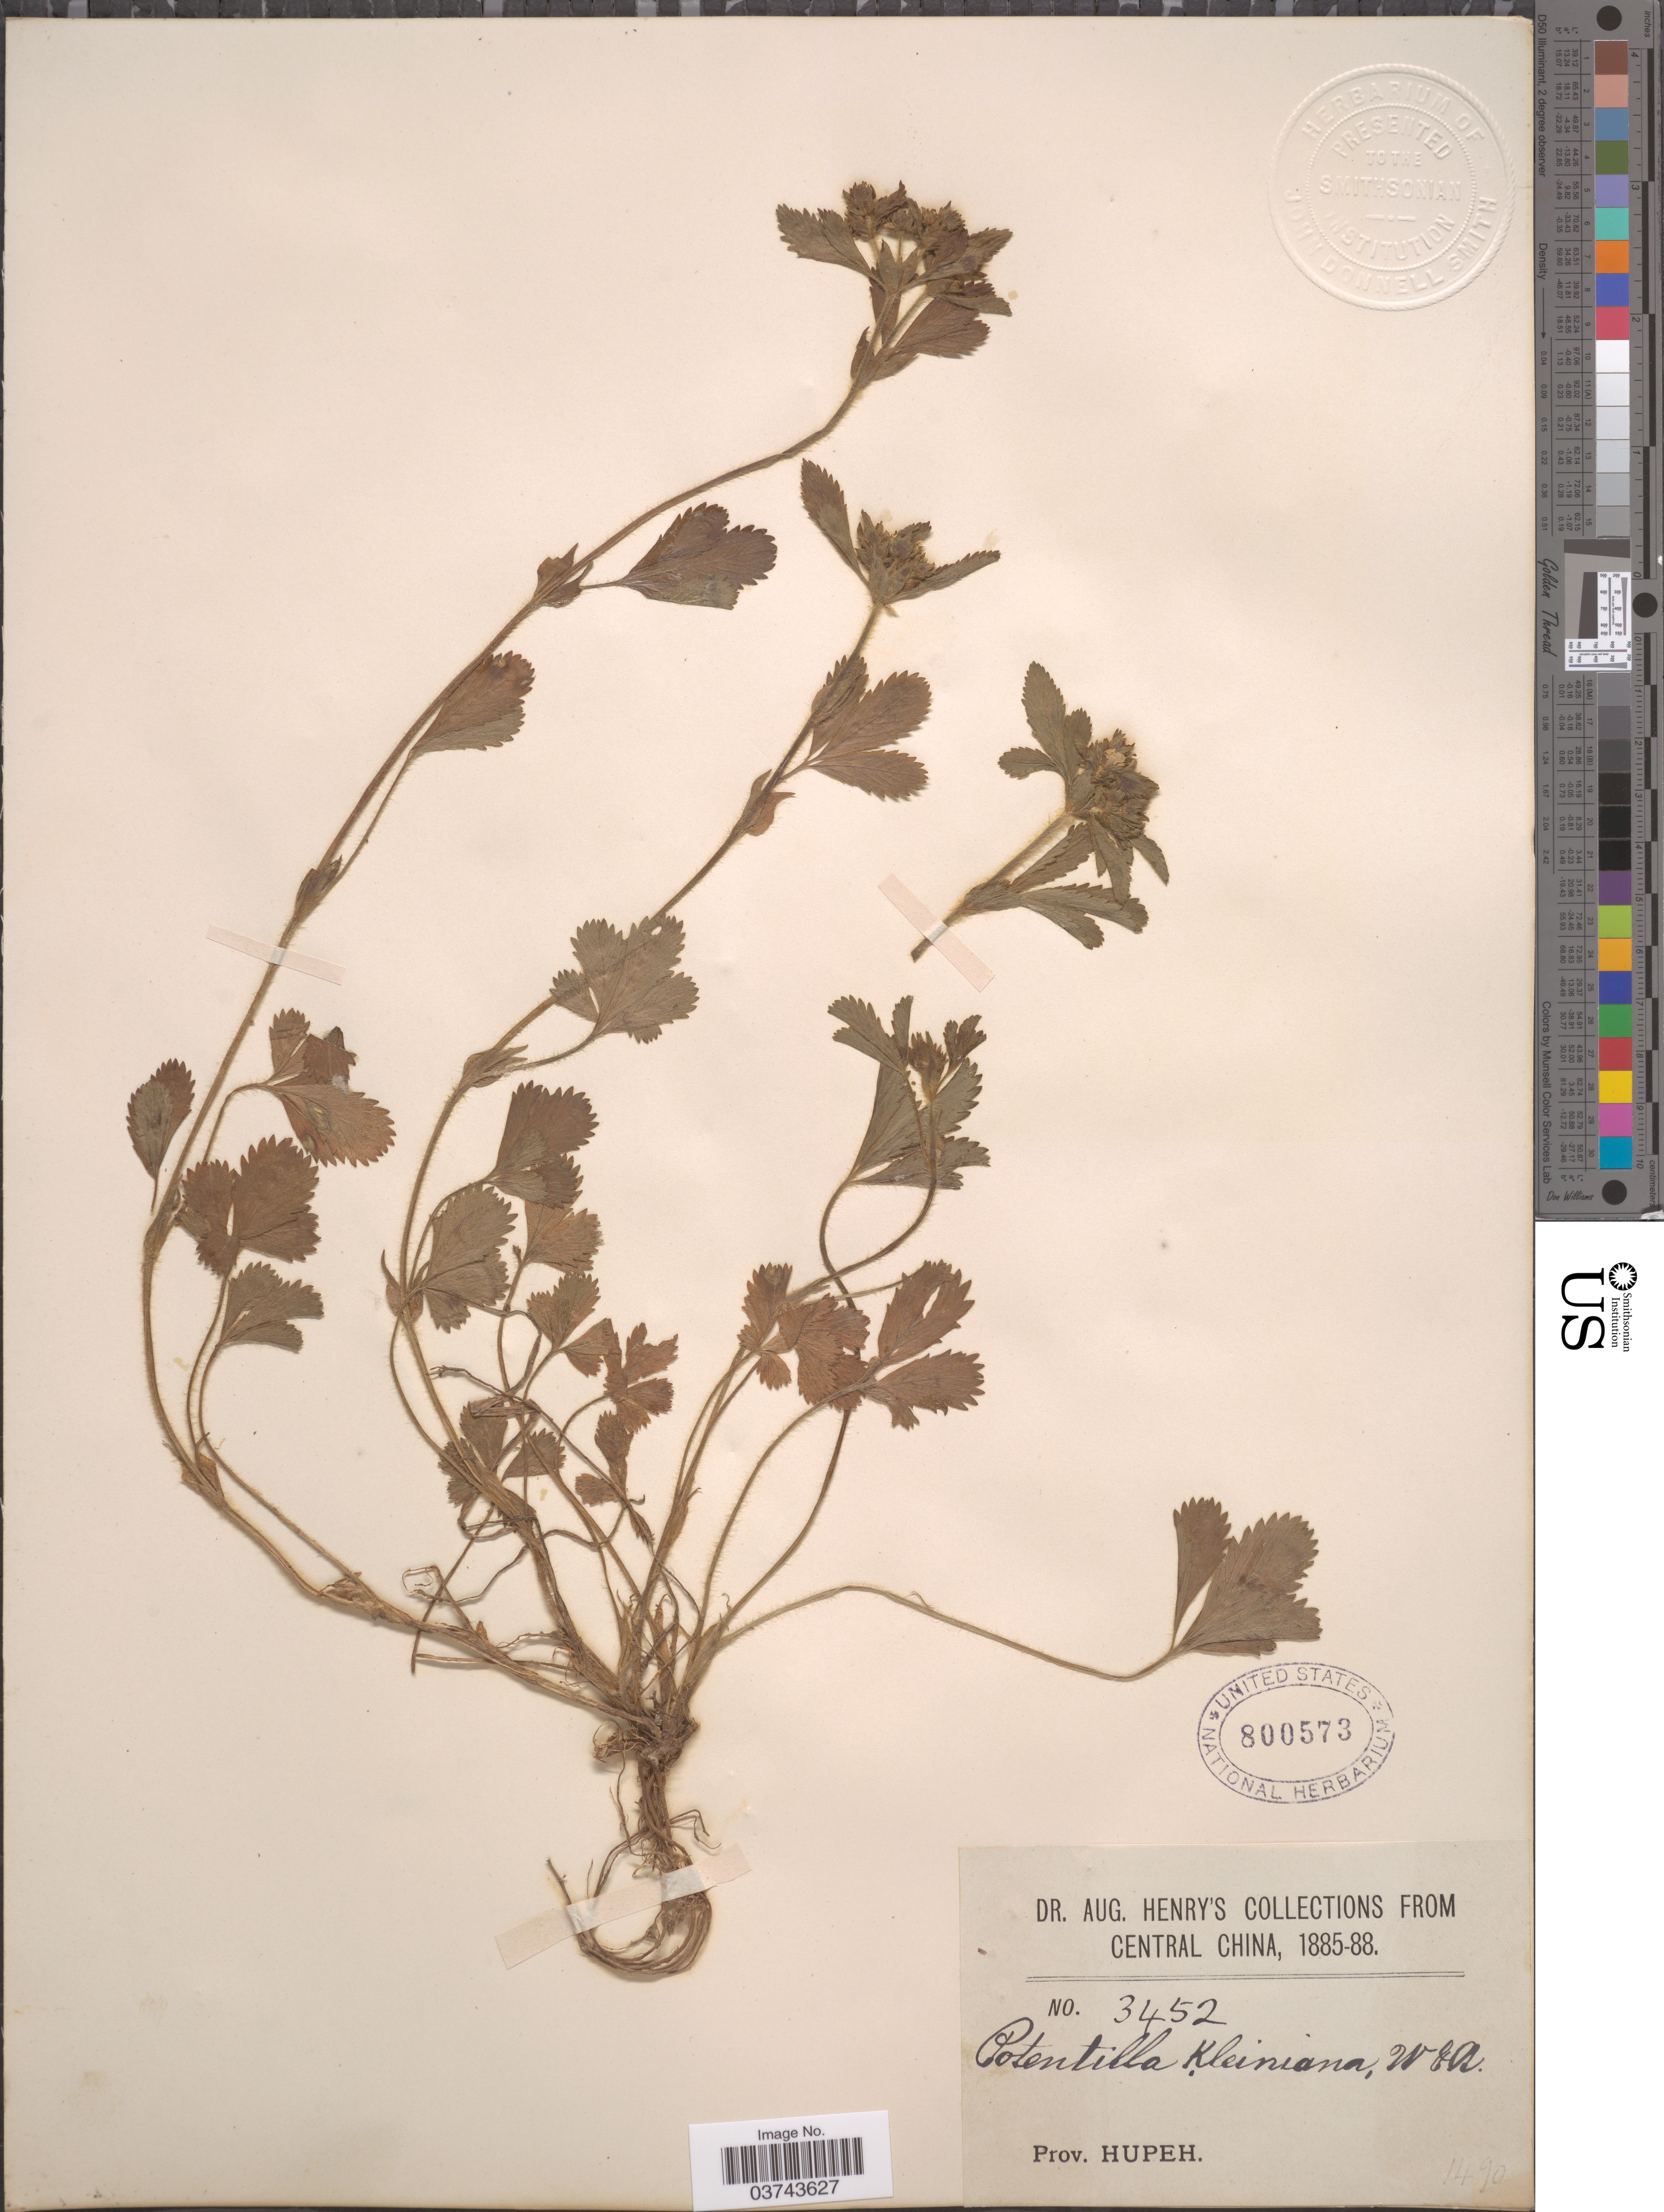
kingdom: Plantae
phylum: Tracheophyta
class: Magnoliopsida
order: Rosales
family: Rosaceae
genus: Potentilla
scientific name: Potentilla kleiniana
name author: Wight & Arn.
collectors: A. Henry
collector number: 3452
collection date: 1885/1888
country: China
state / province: Hubei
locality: Central China. Prov. Hupeh.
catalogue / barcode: US 800573